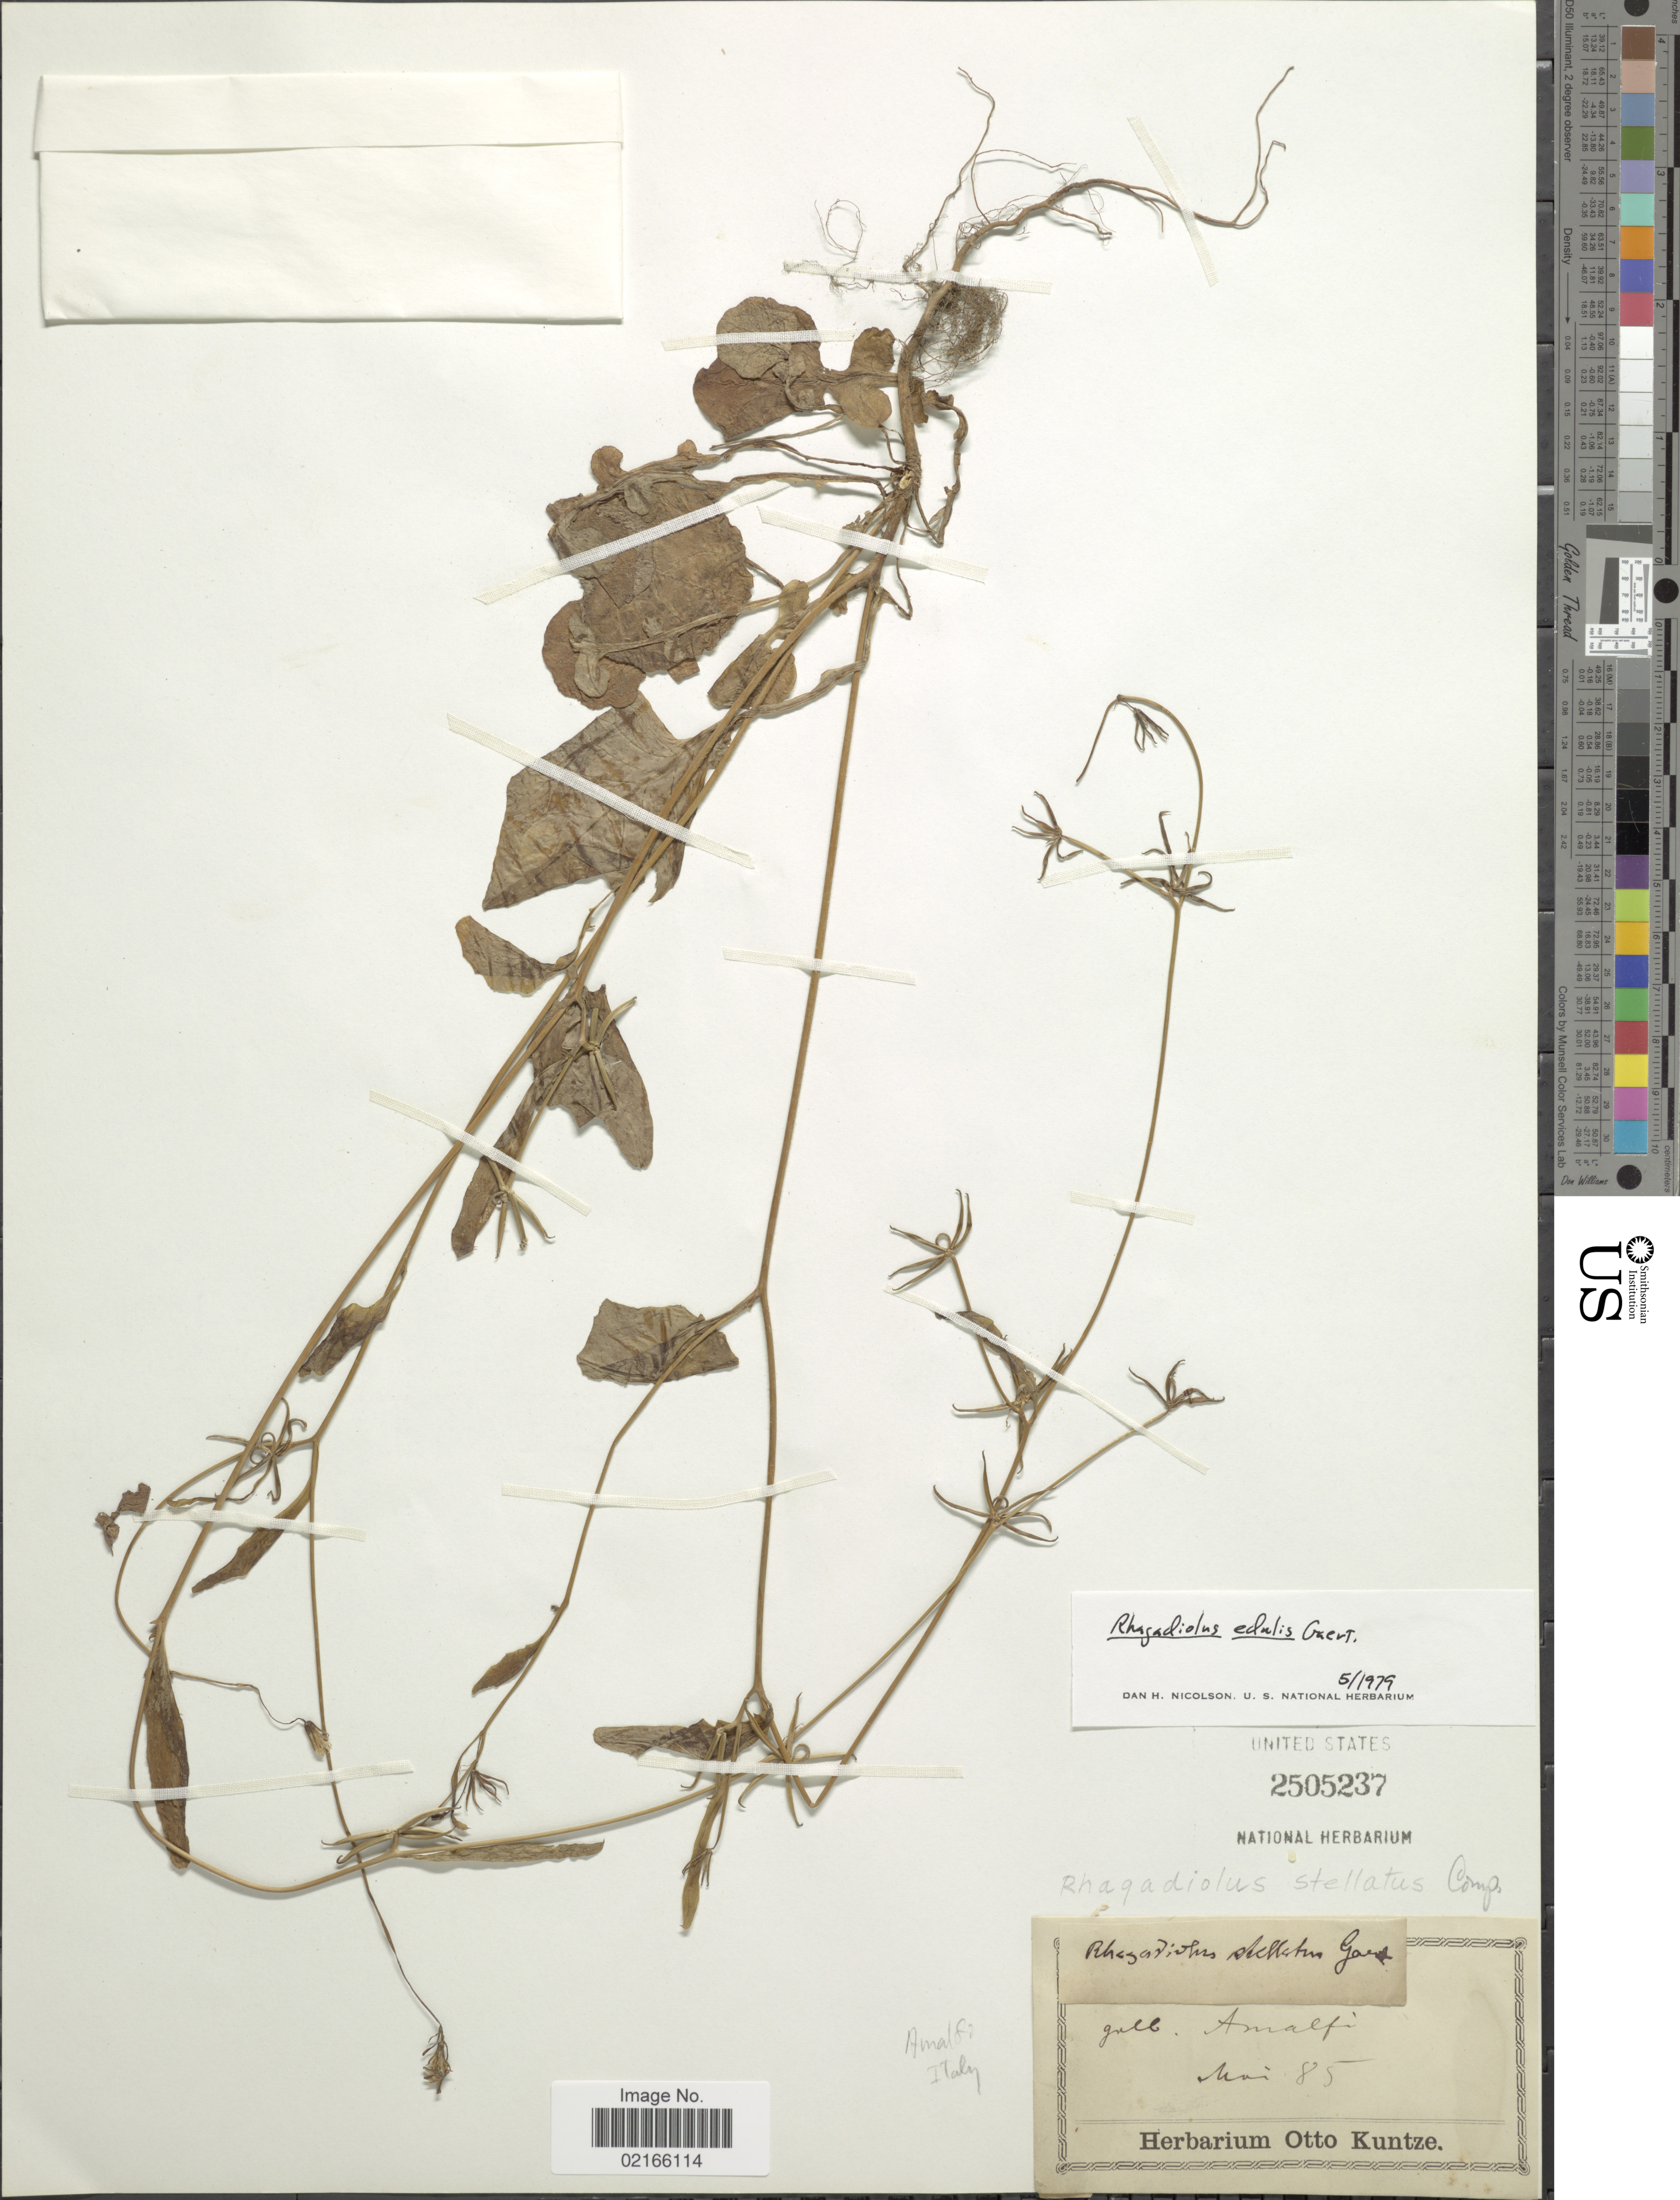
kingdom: Plantae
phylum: Tracheophyta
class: Magnoliopsida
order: Asterales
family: Asteraceae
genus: Rhagadiolus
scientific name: Rhagadiolus edulis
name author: Gaertn.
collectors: ex Herb. O. Kuntze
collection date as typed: Transcribed d/m/y: /5/85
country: Italy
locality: Galb, Amalfi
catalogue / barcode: US 2505237